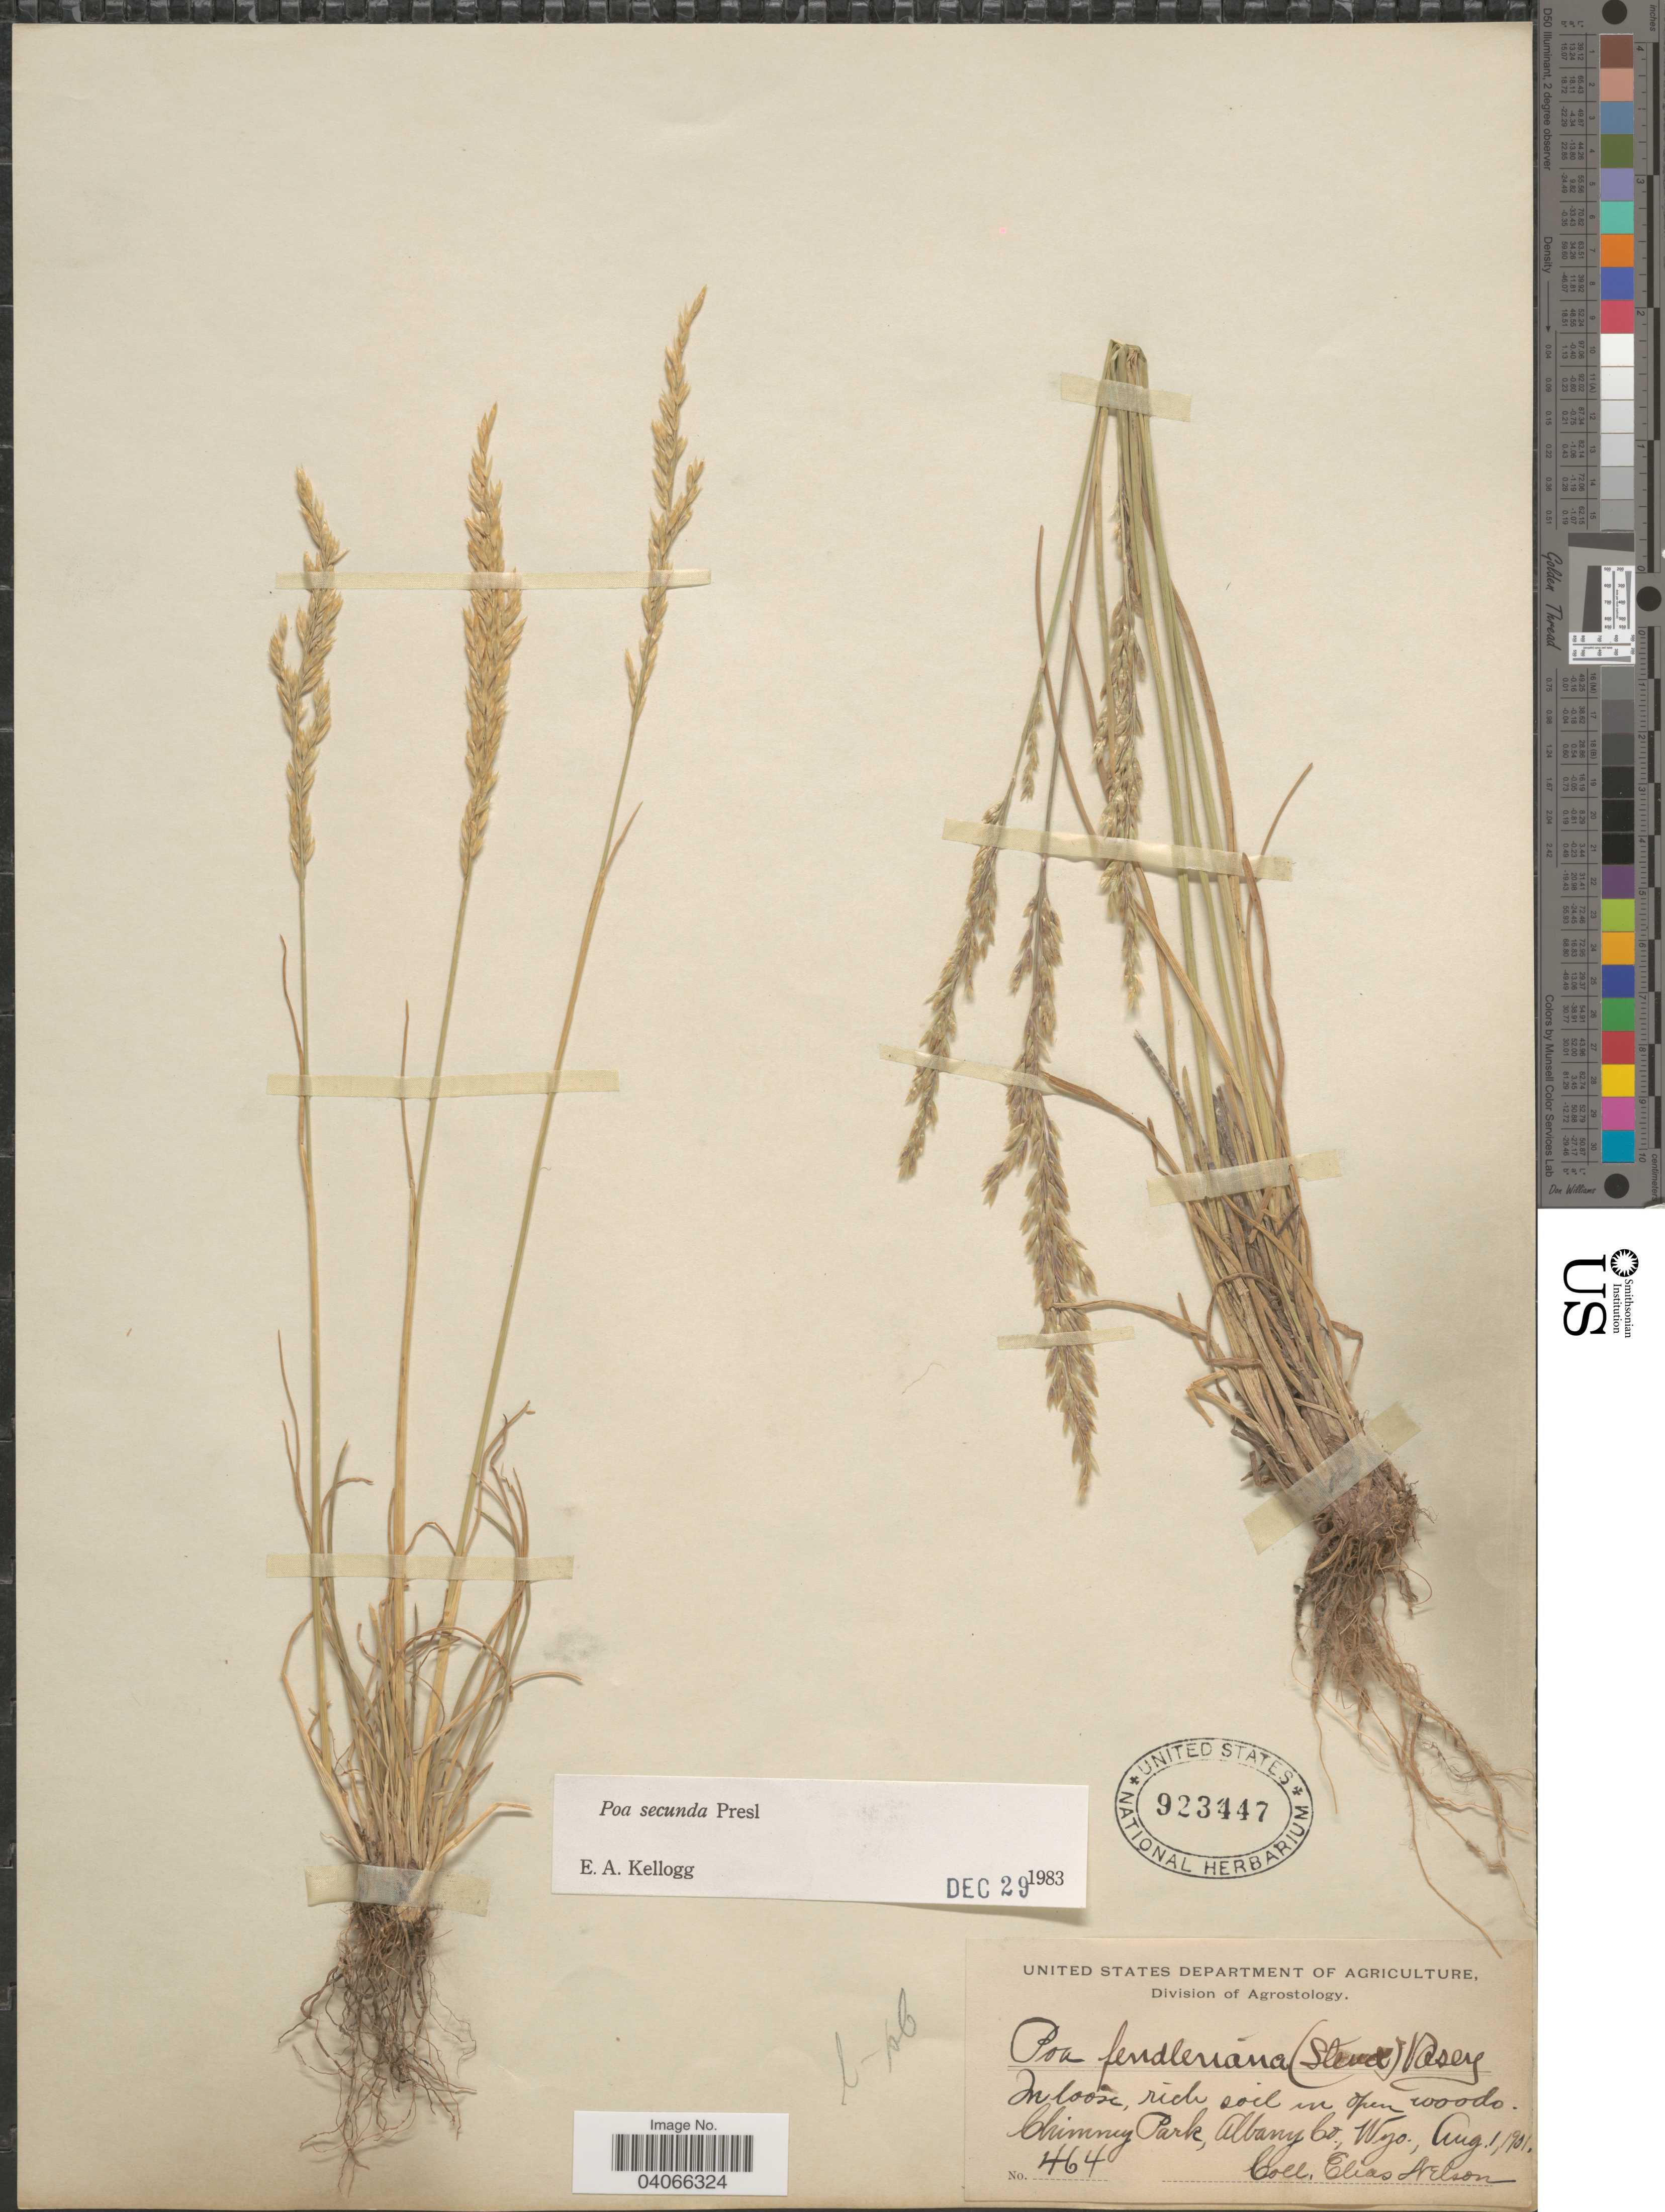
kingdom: Plantae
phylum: Tracheophyta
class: Liliopsida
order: Poales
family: Poaceae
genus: Poa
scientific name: Poa secunda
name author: J. Presl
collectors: E. Nelson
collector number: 464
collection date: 1901-08-01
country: United States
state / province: Wyoming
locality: Chimney Park, Albany Co.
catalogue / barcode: US 923447